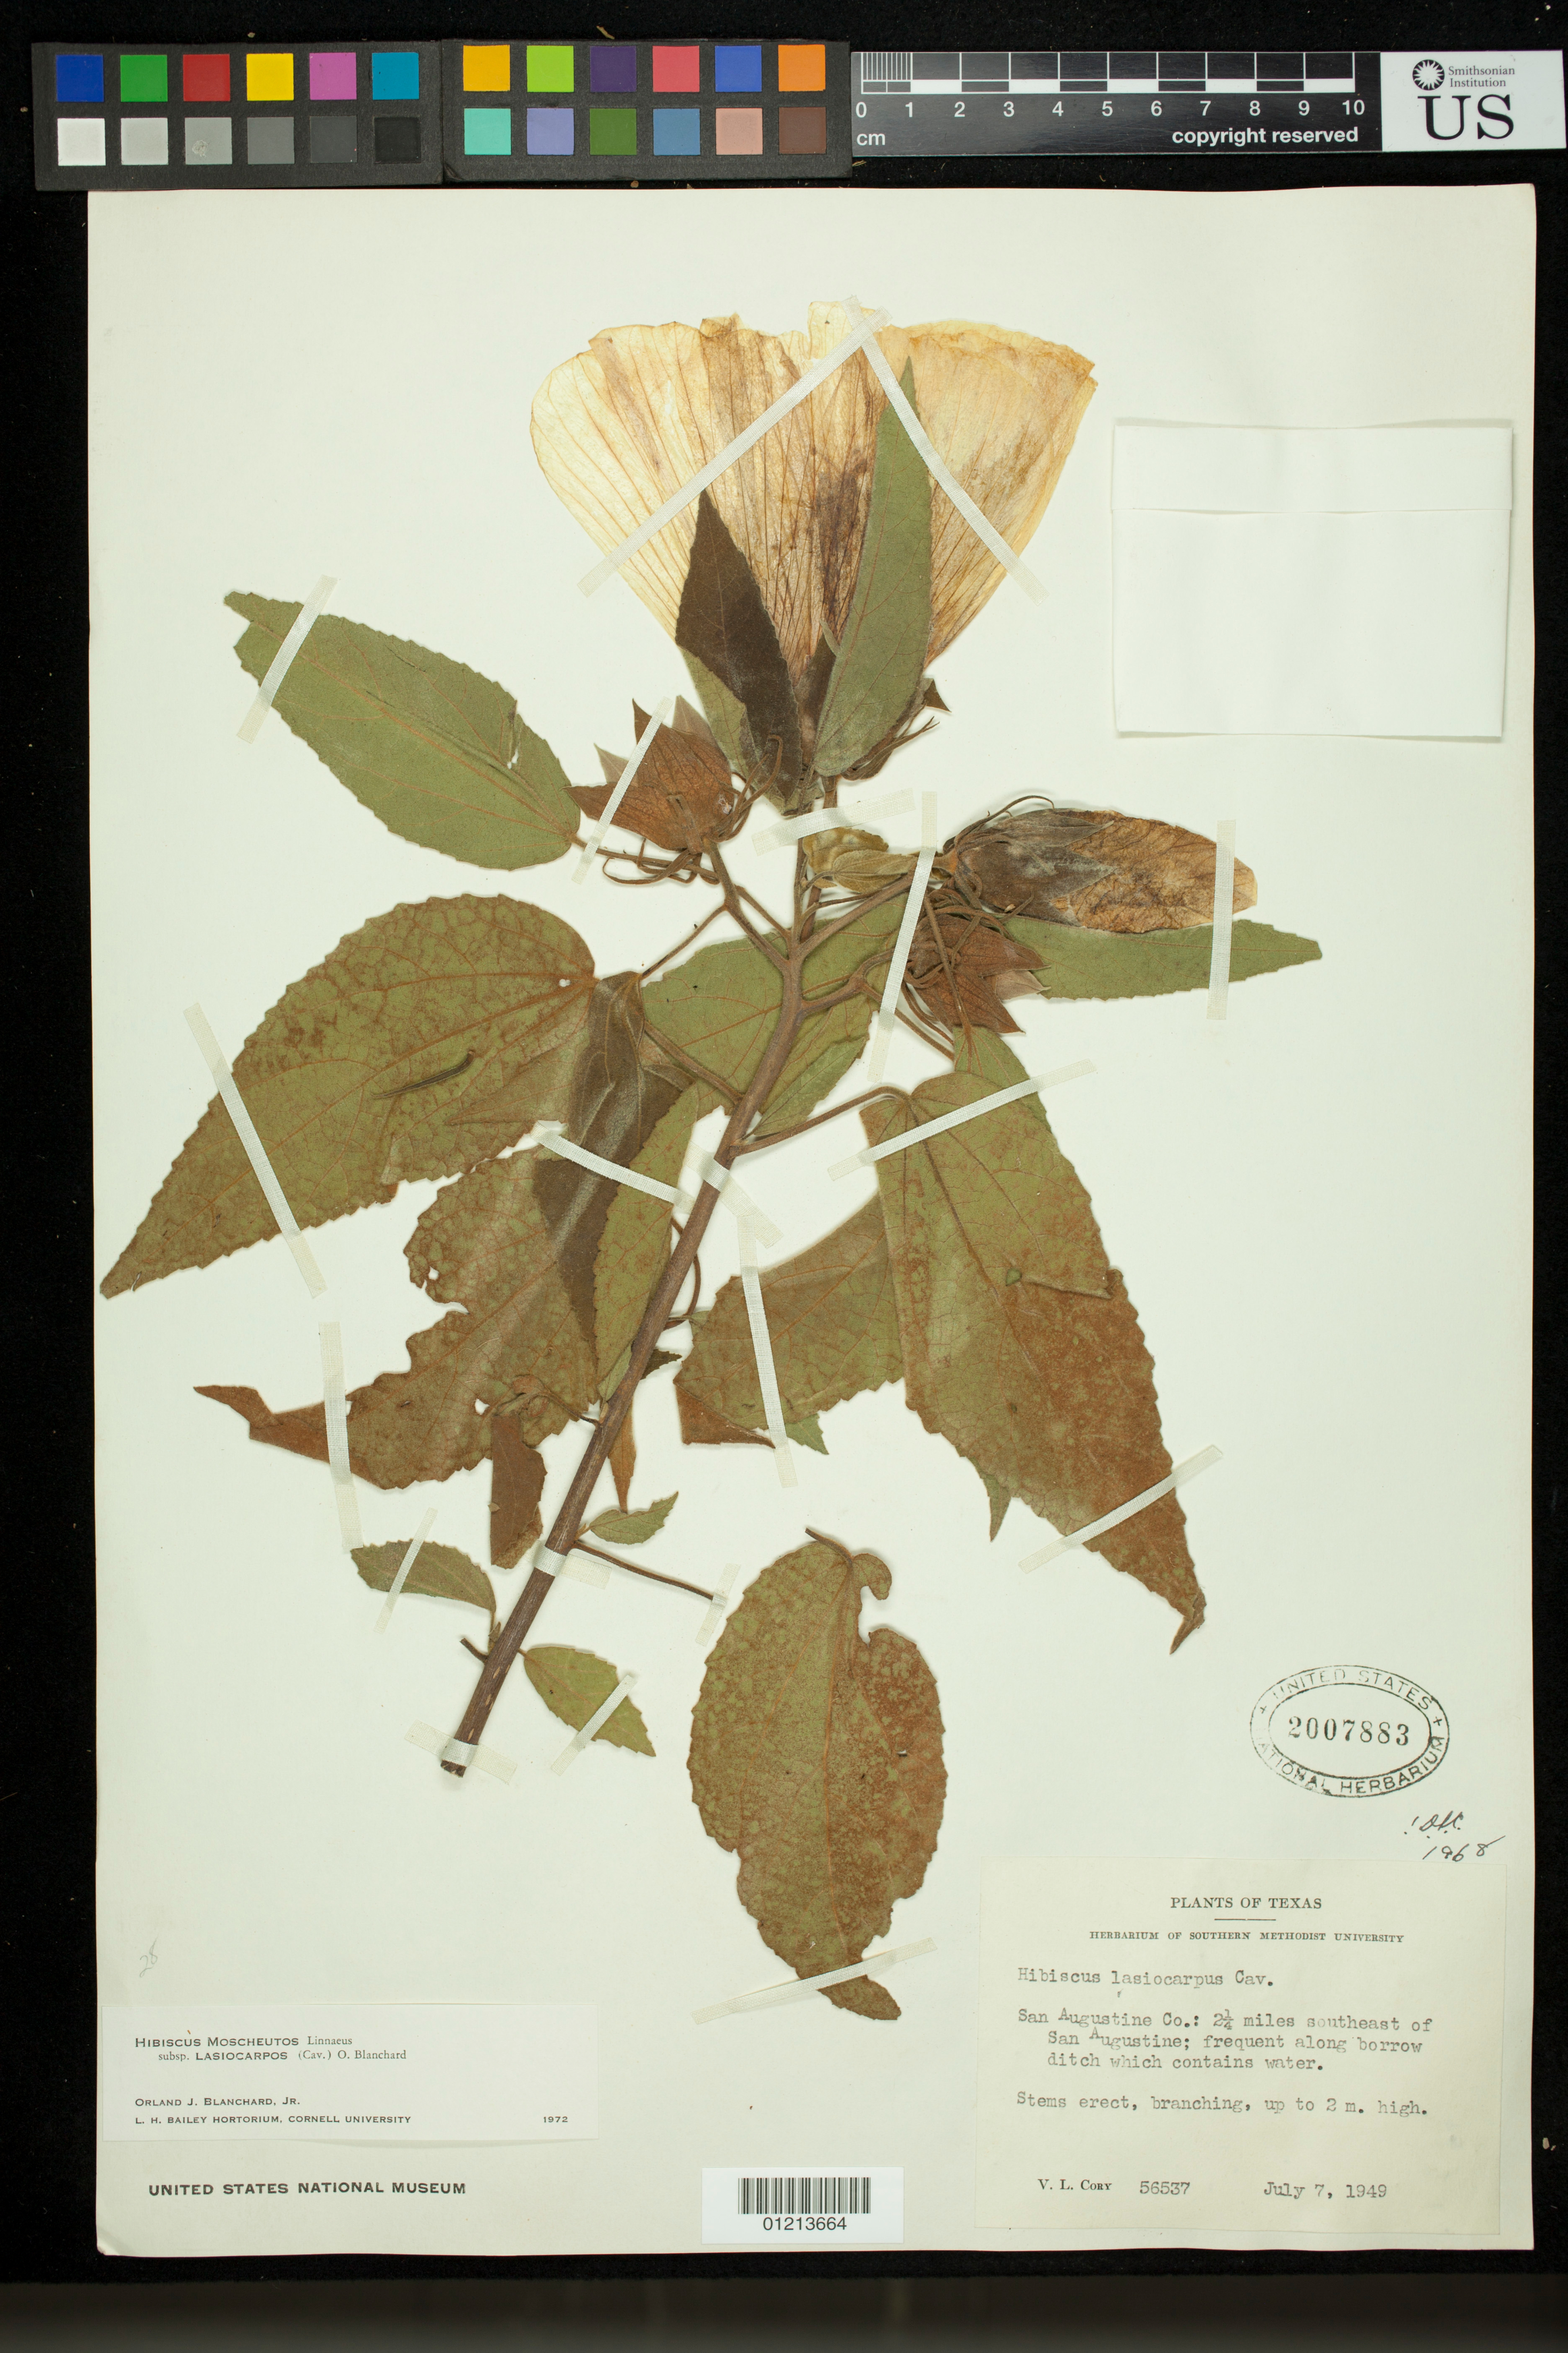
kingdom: Plantae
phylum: Tracheophyta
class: Magnoliopsida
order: Malvales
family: Malvaceae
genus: Hibiscus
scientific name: Hibiscus moscheutos subsp. lasiocarpos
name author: (Cav.) O.J. Blanch.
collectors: V. Cory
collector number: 56537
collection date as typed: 07 Jul 1949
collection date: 1949-07-07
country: United States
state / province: Texas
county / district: San Augustine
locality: San Augustine Co.: 2¼ miles southeast of San Augustine; frequent along borrow ditch which contains water.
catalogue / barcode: US 2007883